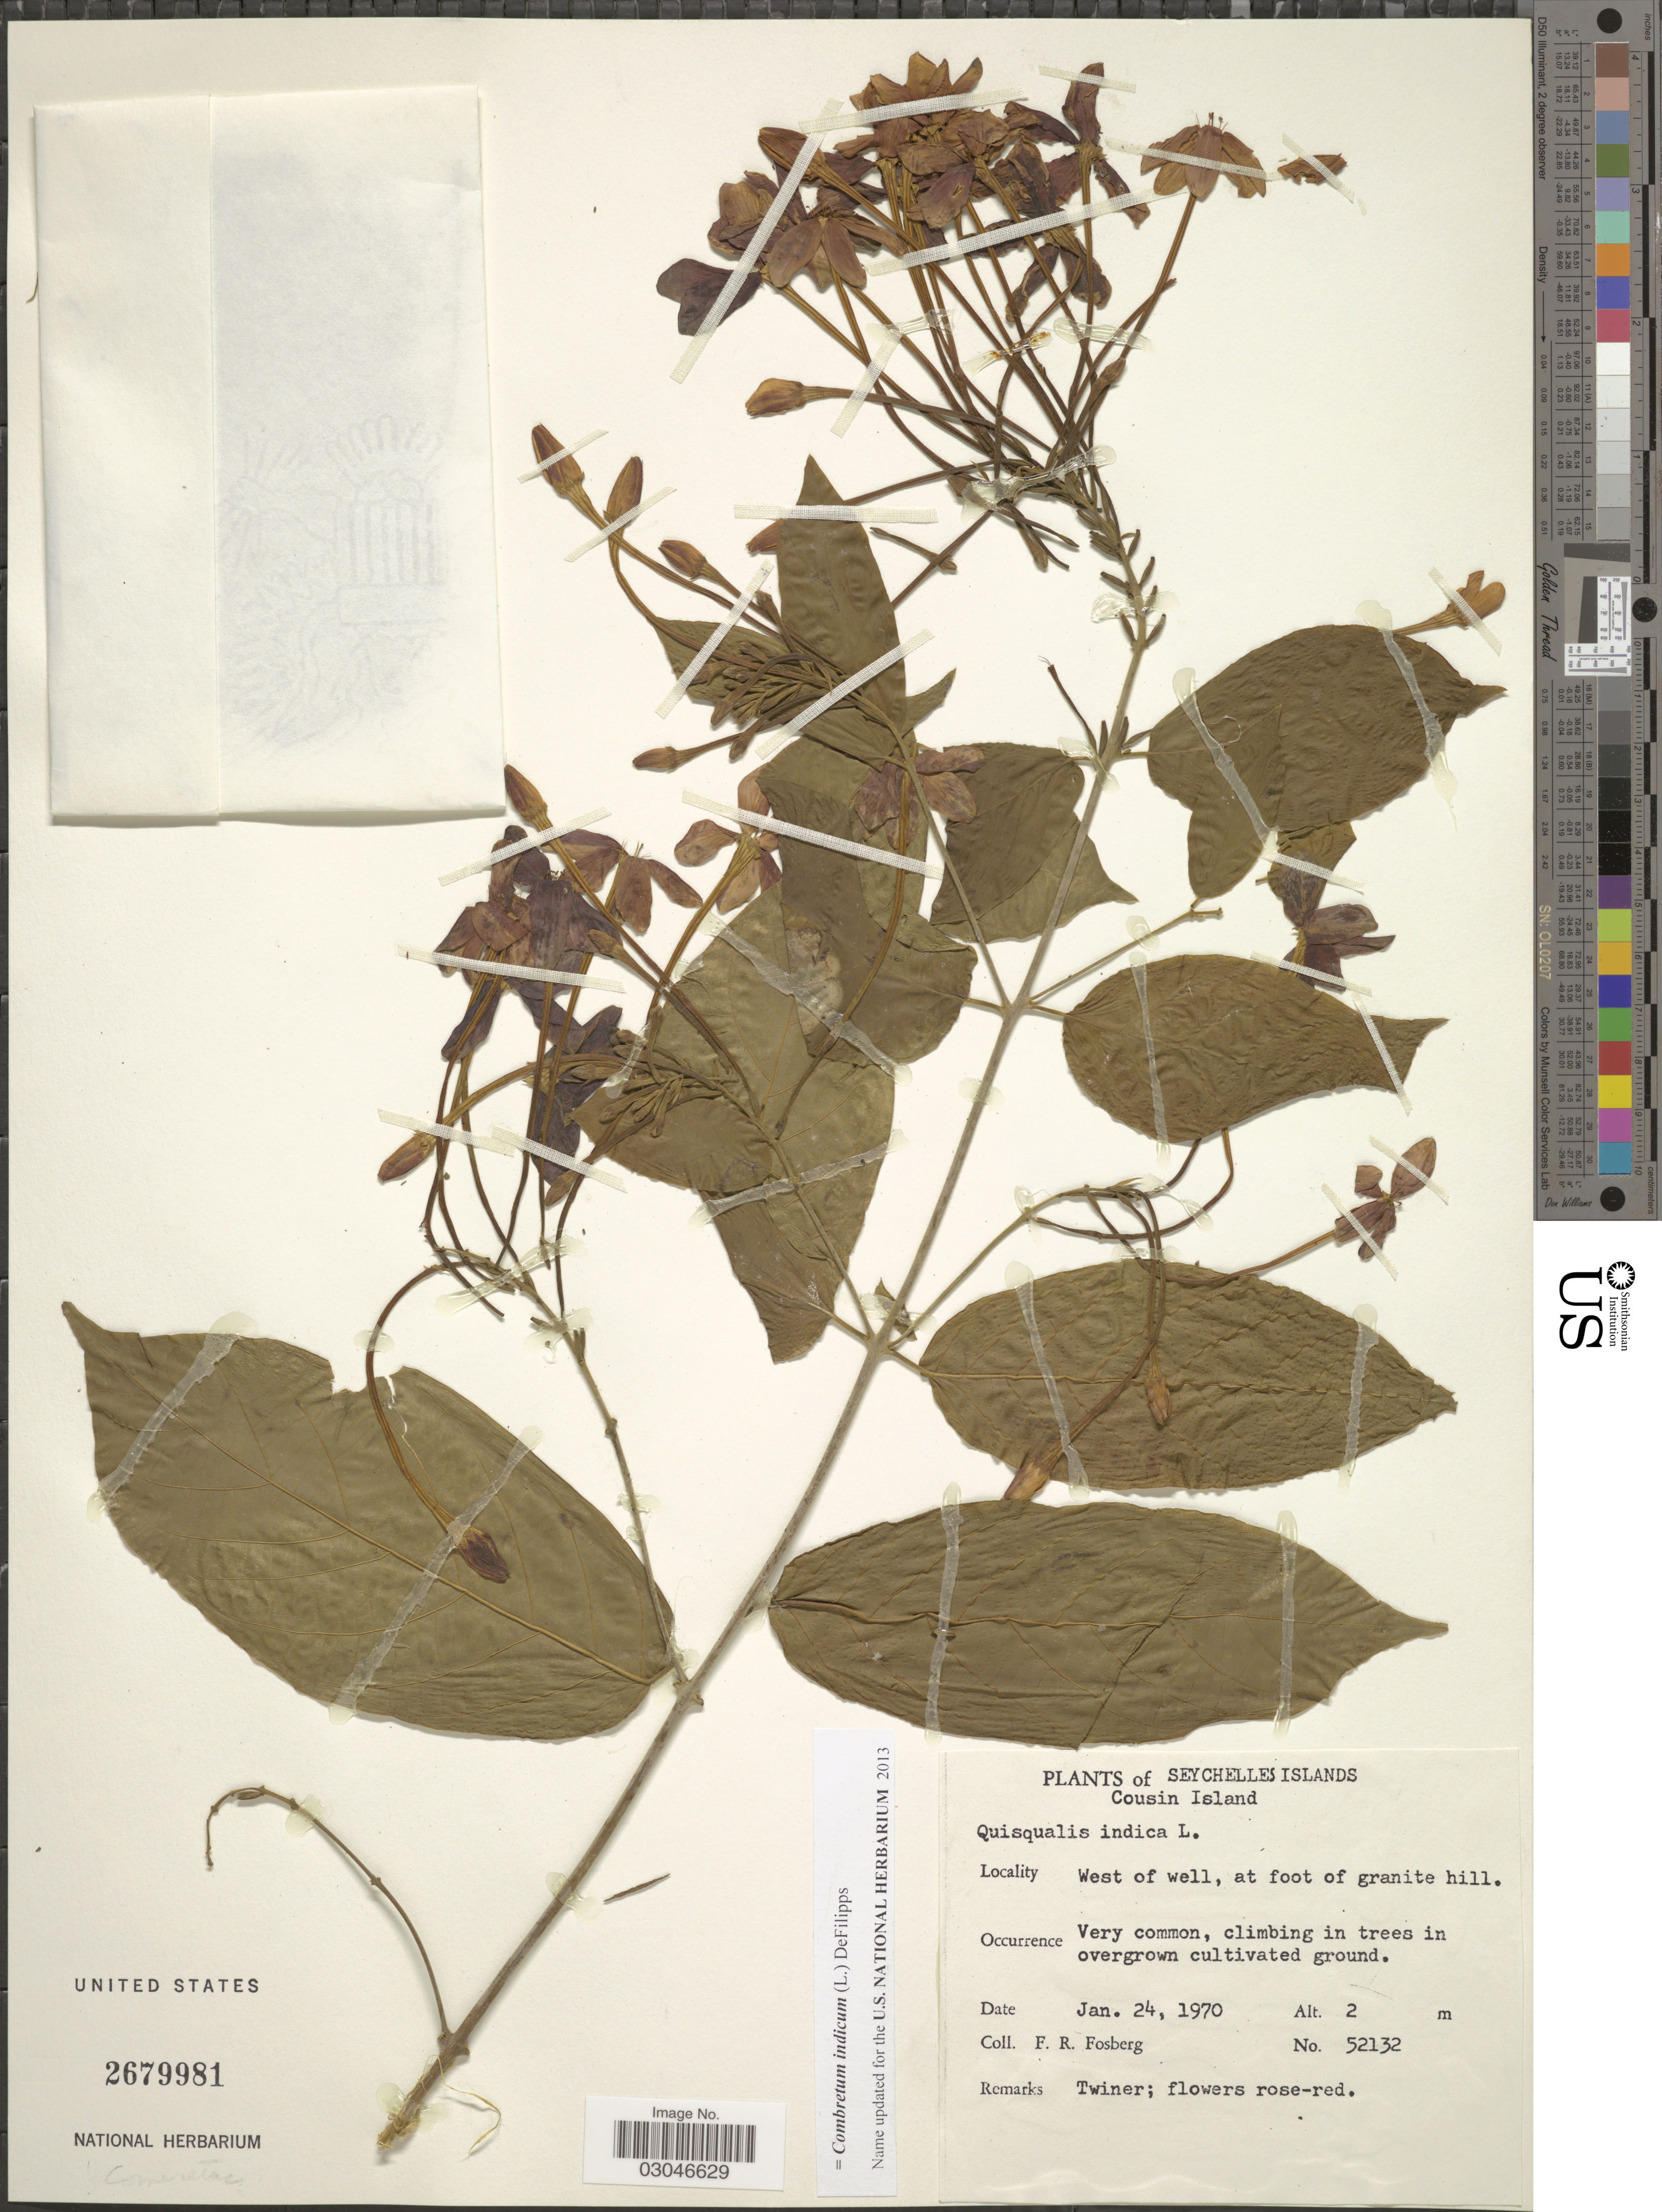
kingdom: Plantae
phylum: Tracheophyta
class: Magnoliopsida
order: Myrtales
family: Combretaceae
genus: Combretum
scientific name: Combretum indicum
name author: (L.) DeFilipps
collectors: F. R. Fosberg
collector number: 52132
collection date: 1970-01-24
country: Seychelles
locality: Seychelles Islands. Cousin Island. West of well, at foot of granite hill.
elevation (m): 2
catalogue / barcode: US 2679981